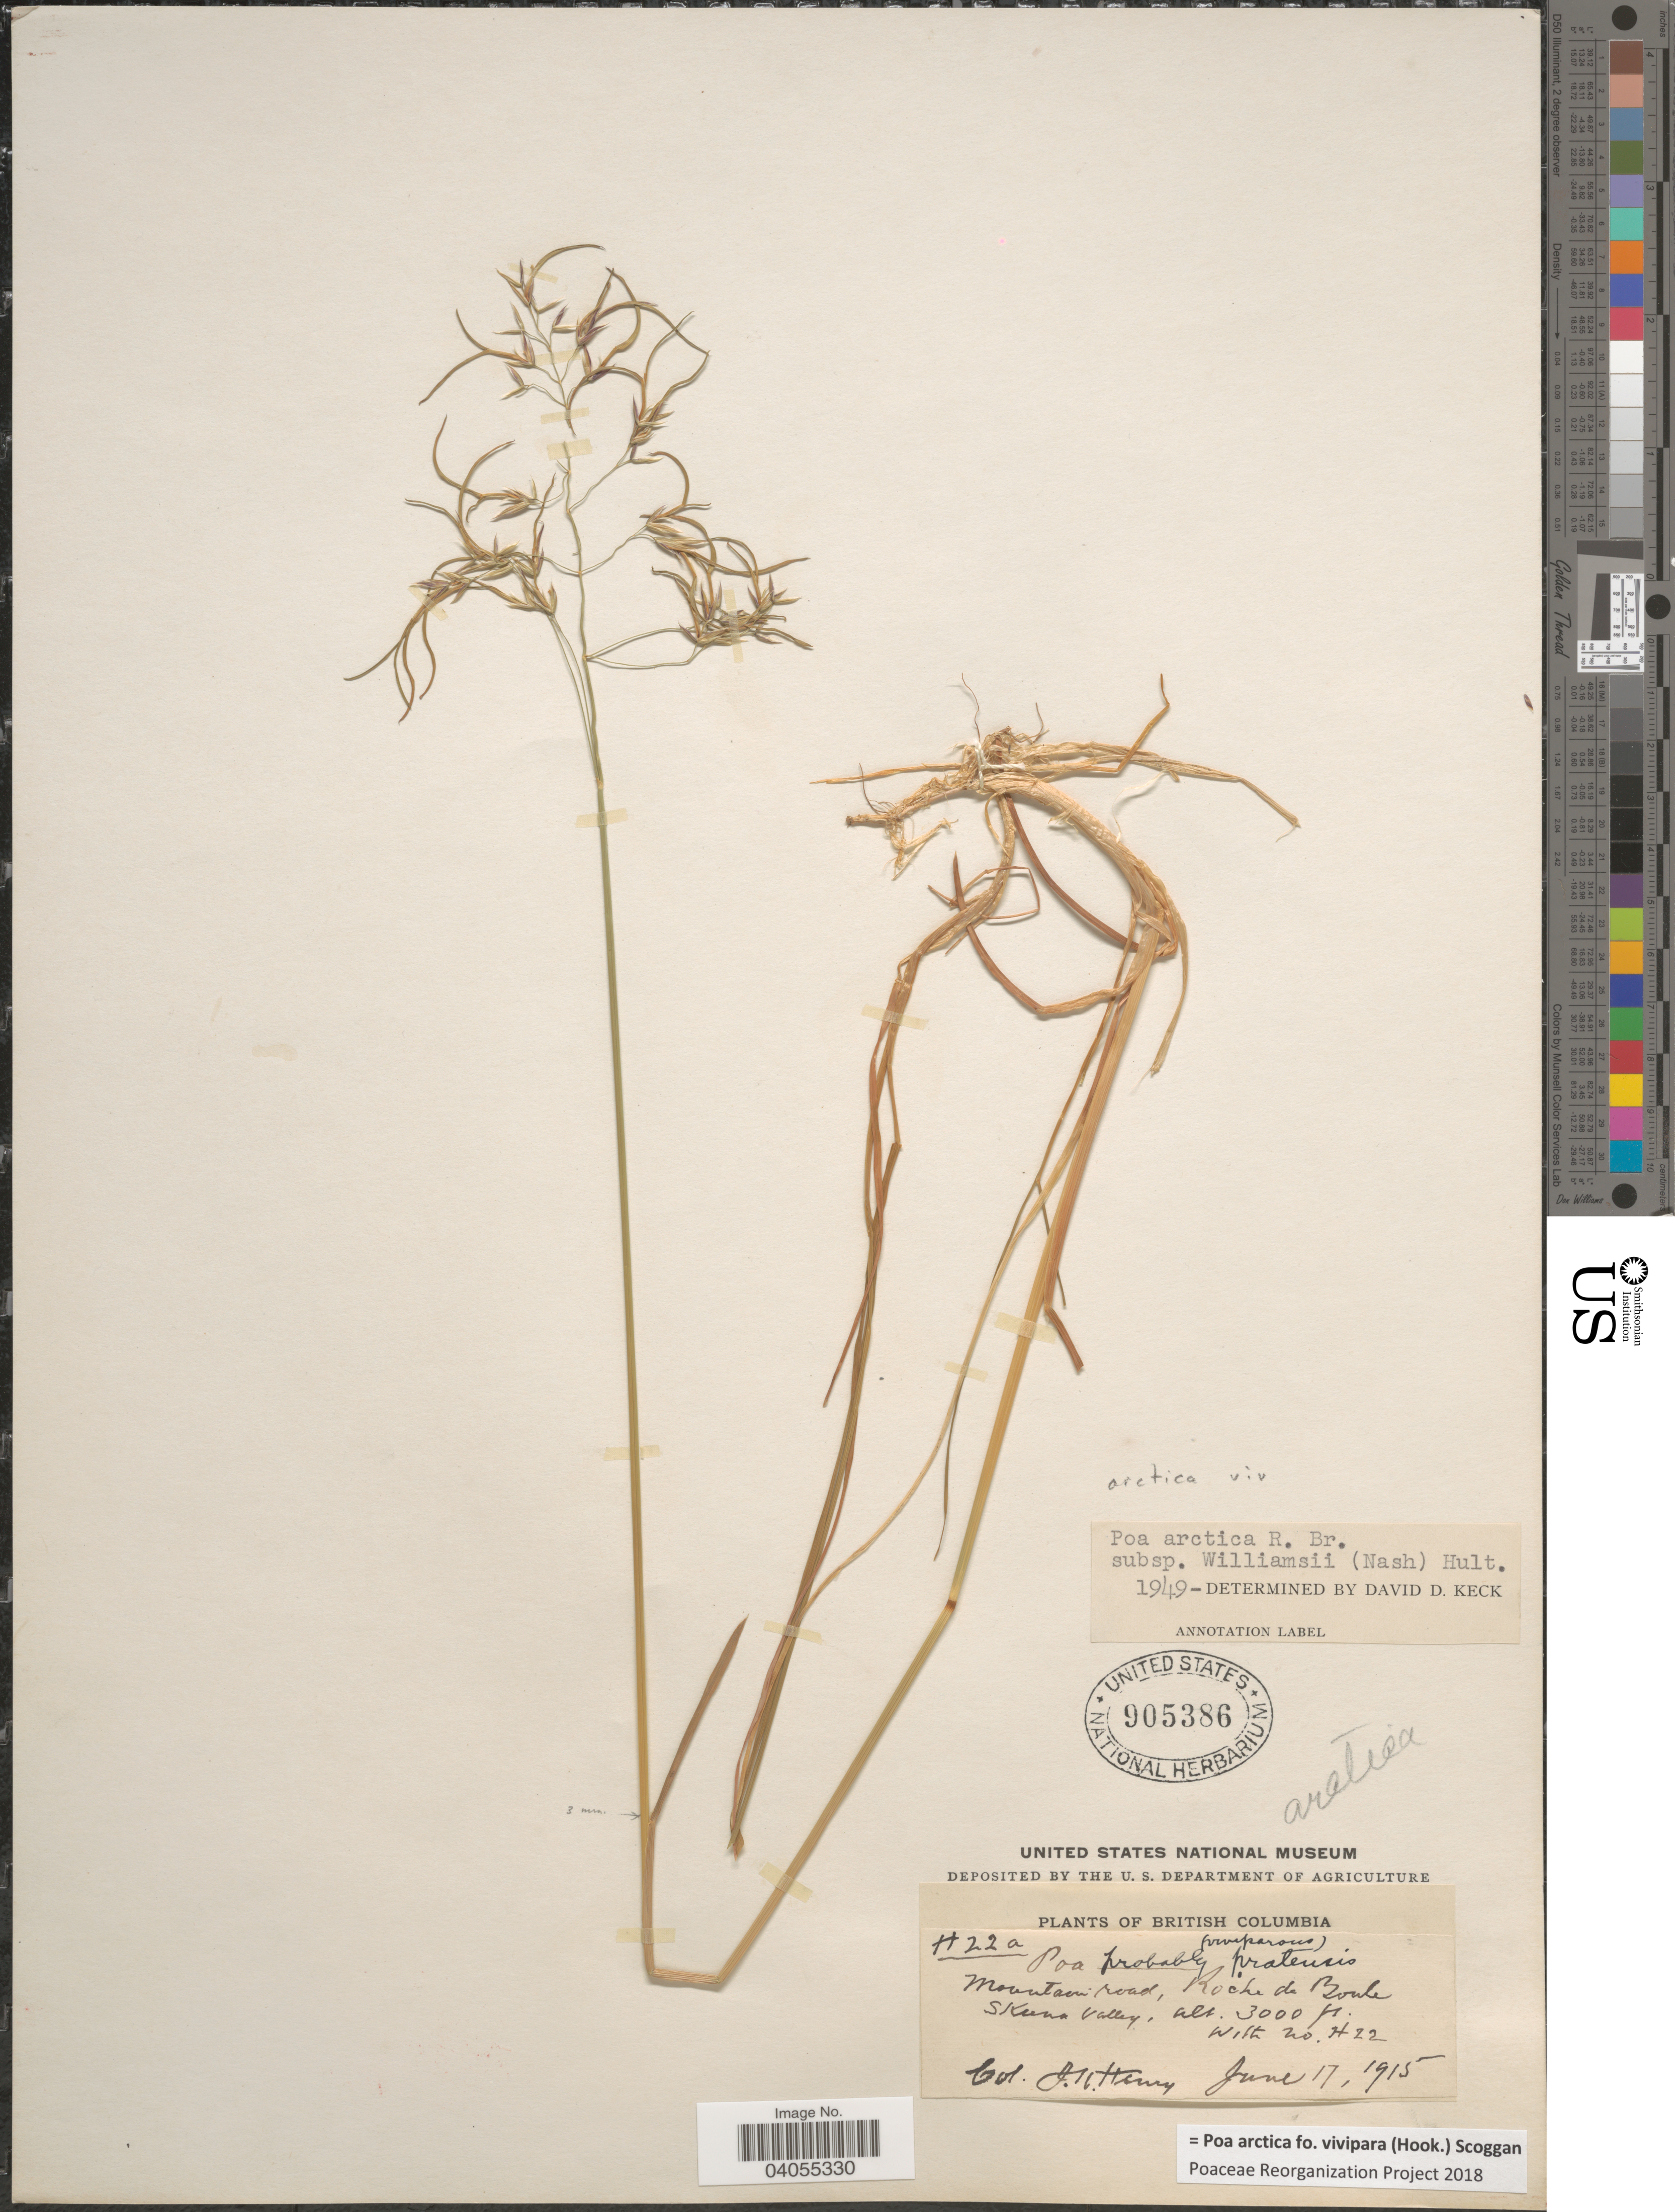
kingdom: Plantae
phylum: Tracheophyta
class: Liliopsida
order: Poales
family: Poaceae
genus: Poa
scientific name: Poa arctica f. vivipara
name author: (Hook.) Scoggan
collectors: J. K. Henry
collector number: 22a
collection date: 1915-06-17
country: Canada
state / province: British Columbia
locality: Mountain road, Roche de Boule. Skeena Valley.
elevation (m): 914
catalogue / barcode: US 905386